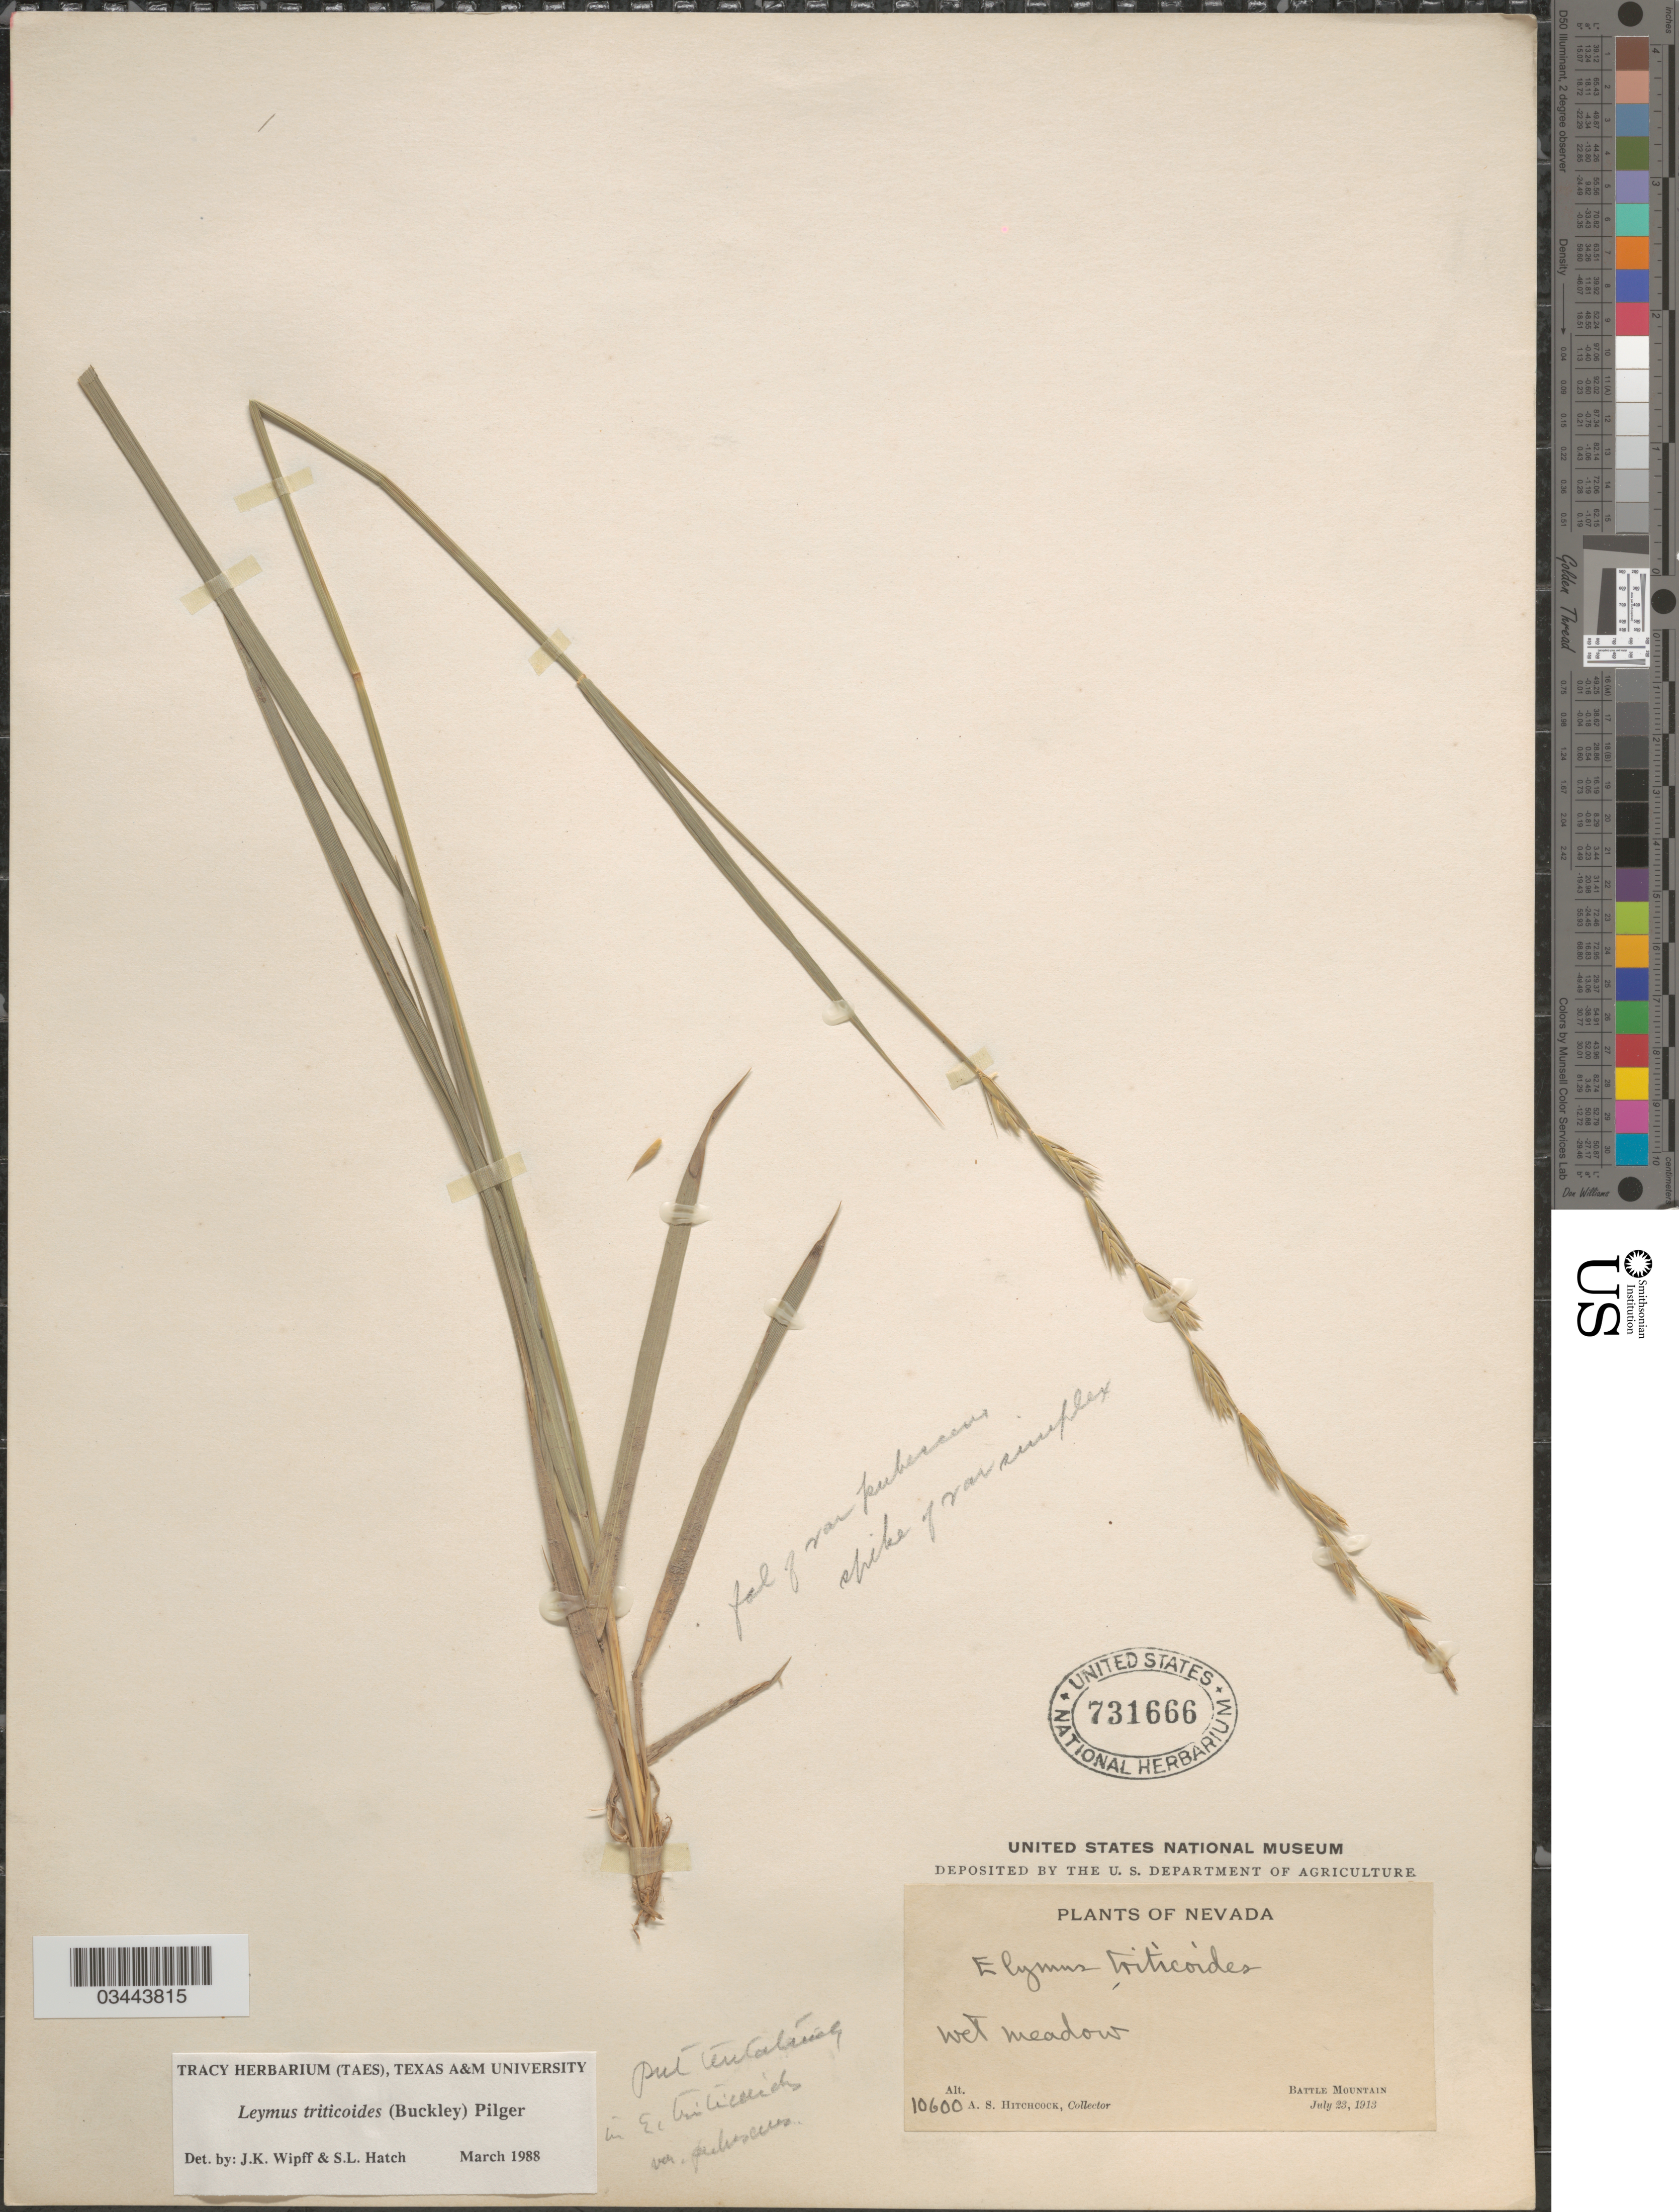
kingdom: Plantae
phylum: Tracheophyta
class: Liliopsida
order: Poales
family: Poaceae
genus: Leymus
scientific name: Leymus triticoides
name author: (Buckley) Pilg.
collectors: A. S. Hitchcock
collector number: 10600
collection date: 1913-07-23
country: United States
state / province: Nevada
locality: Wet meadow. Battle Mountain.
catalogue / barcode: US 731666